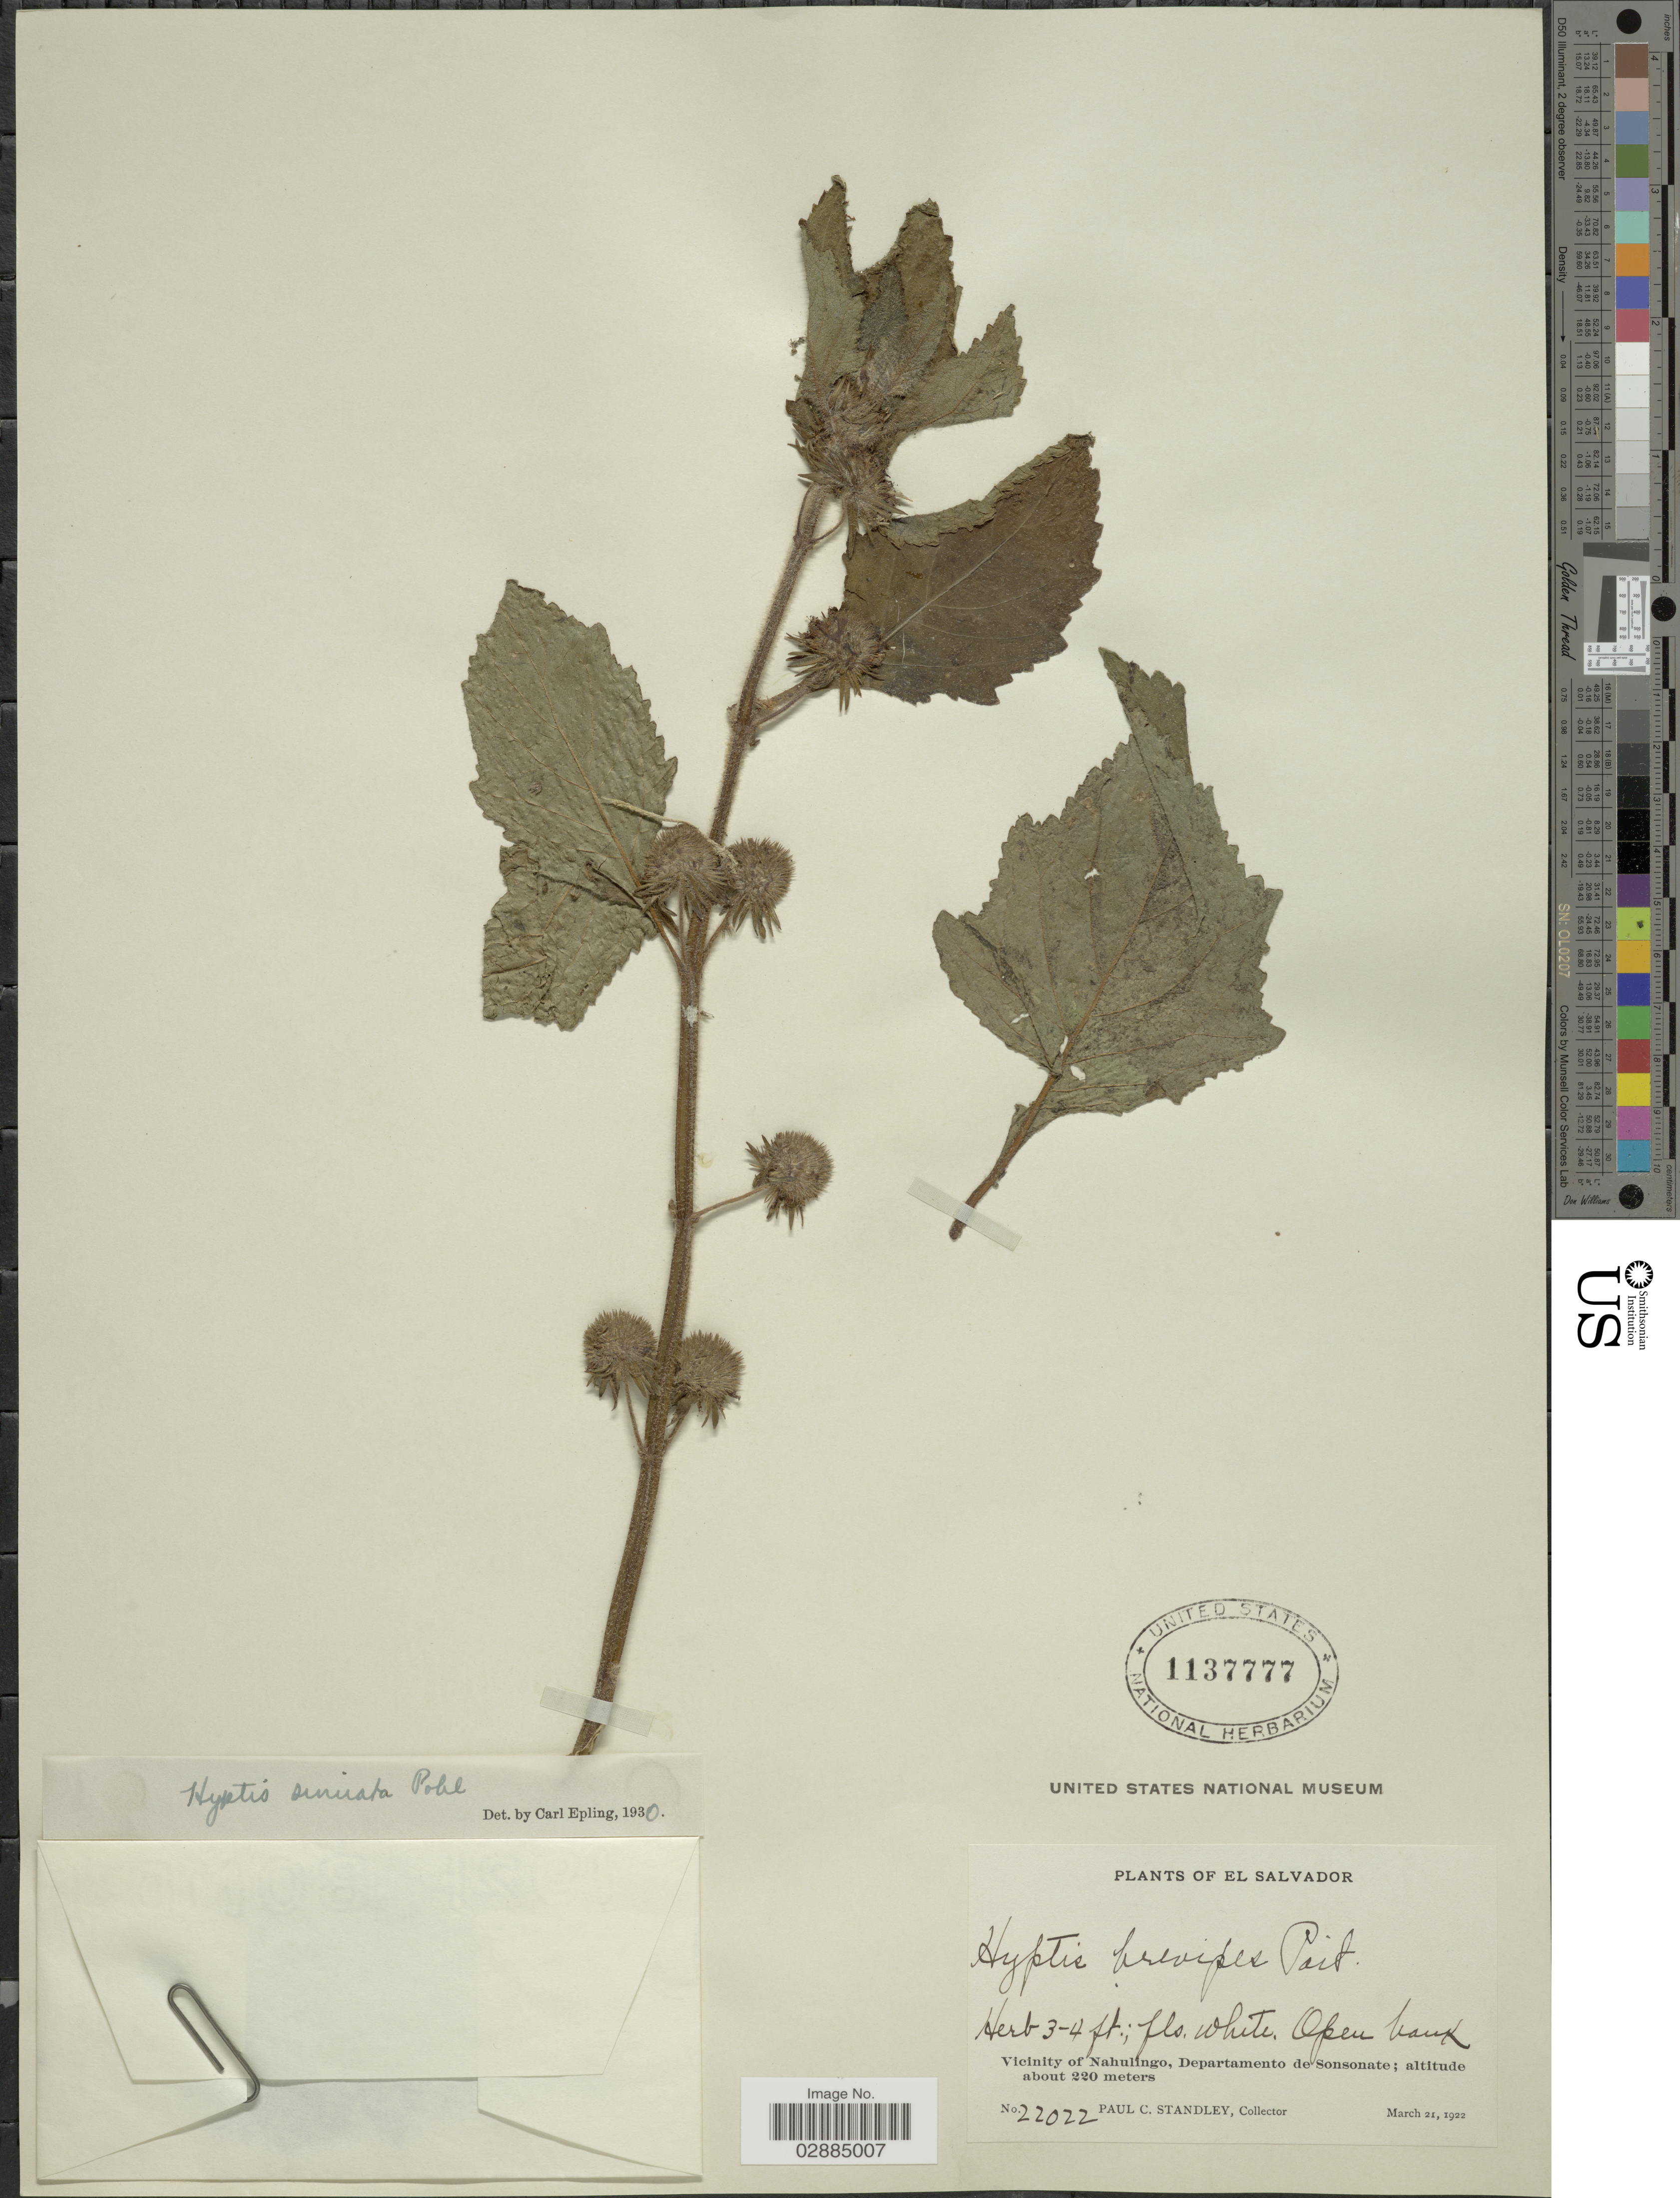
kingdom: Plantae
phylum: Tracheophyta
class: Magnoliopsida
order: Lamiales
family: Lamiaceae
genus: Hyptis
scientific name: Hyptis sinuata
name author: Pohl ex Benth.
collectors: P. C. Standley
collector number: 22022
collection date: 1922-03-21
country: El Salvador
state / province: Sonsonate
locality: Vicinity of Nahulingo, Departamento de Sonsonate.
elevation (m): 220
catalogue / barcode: US 1137777